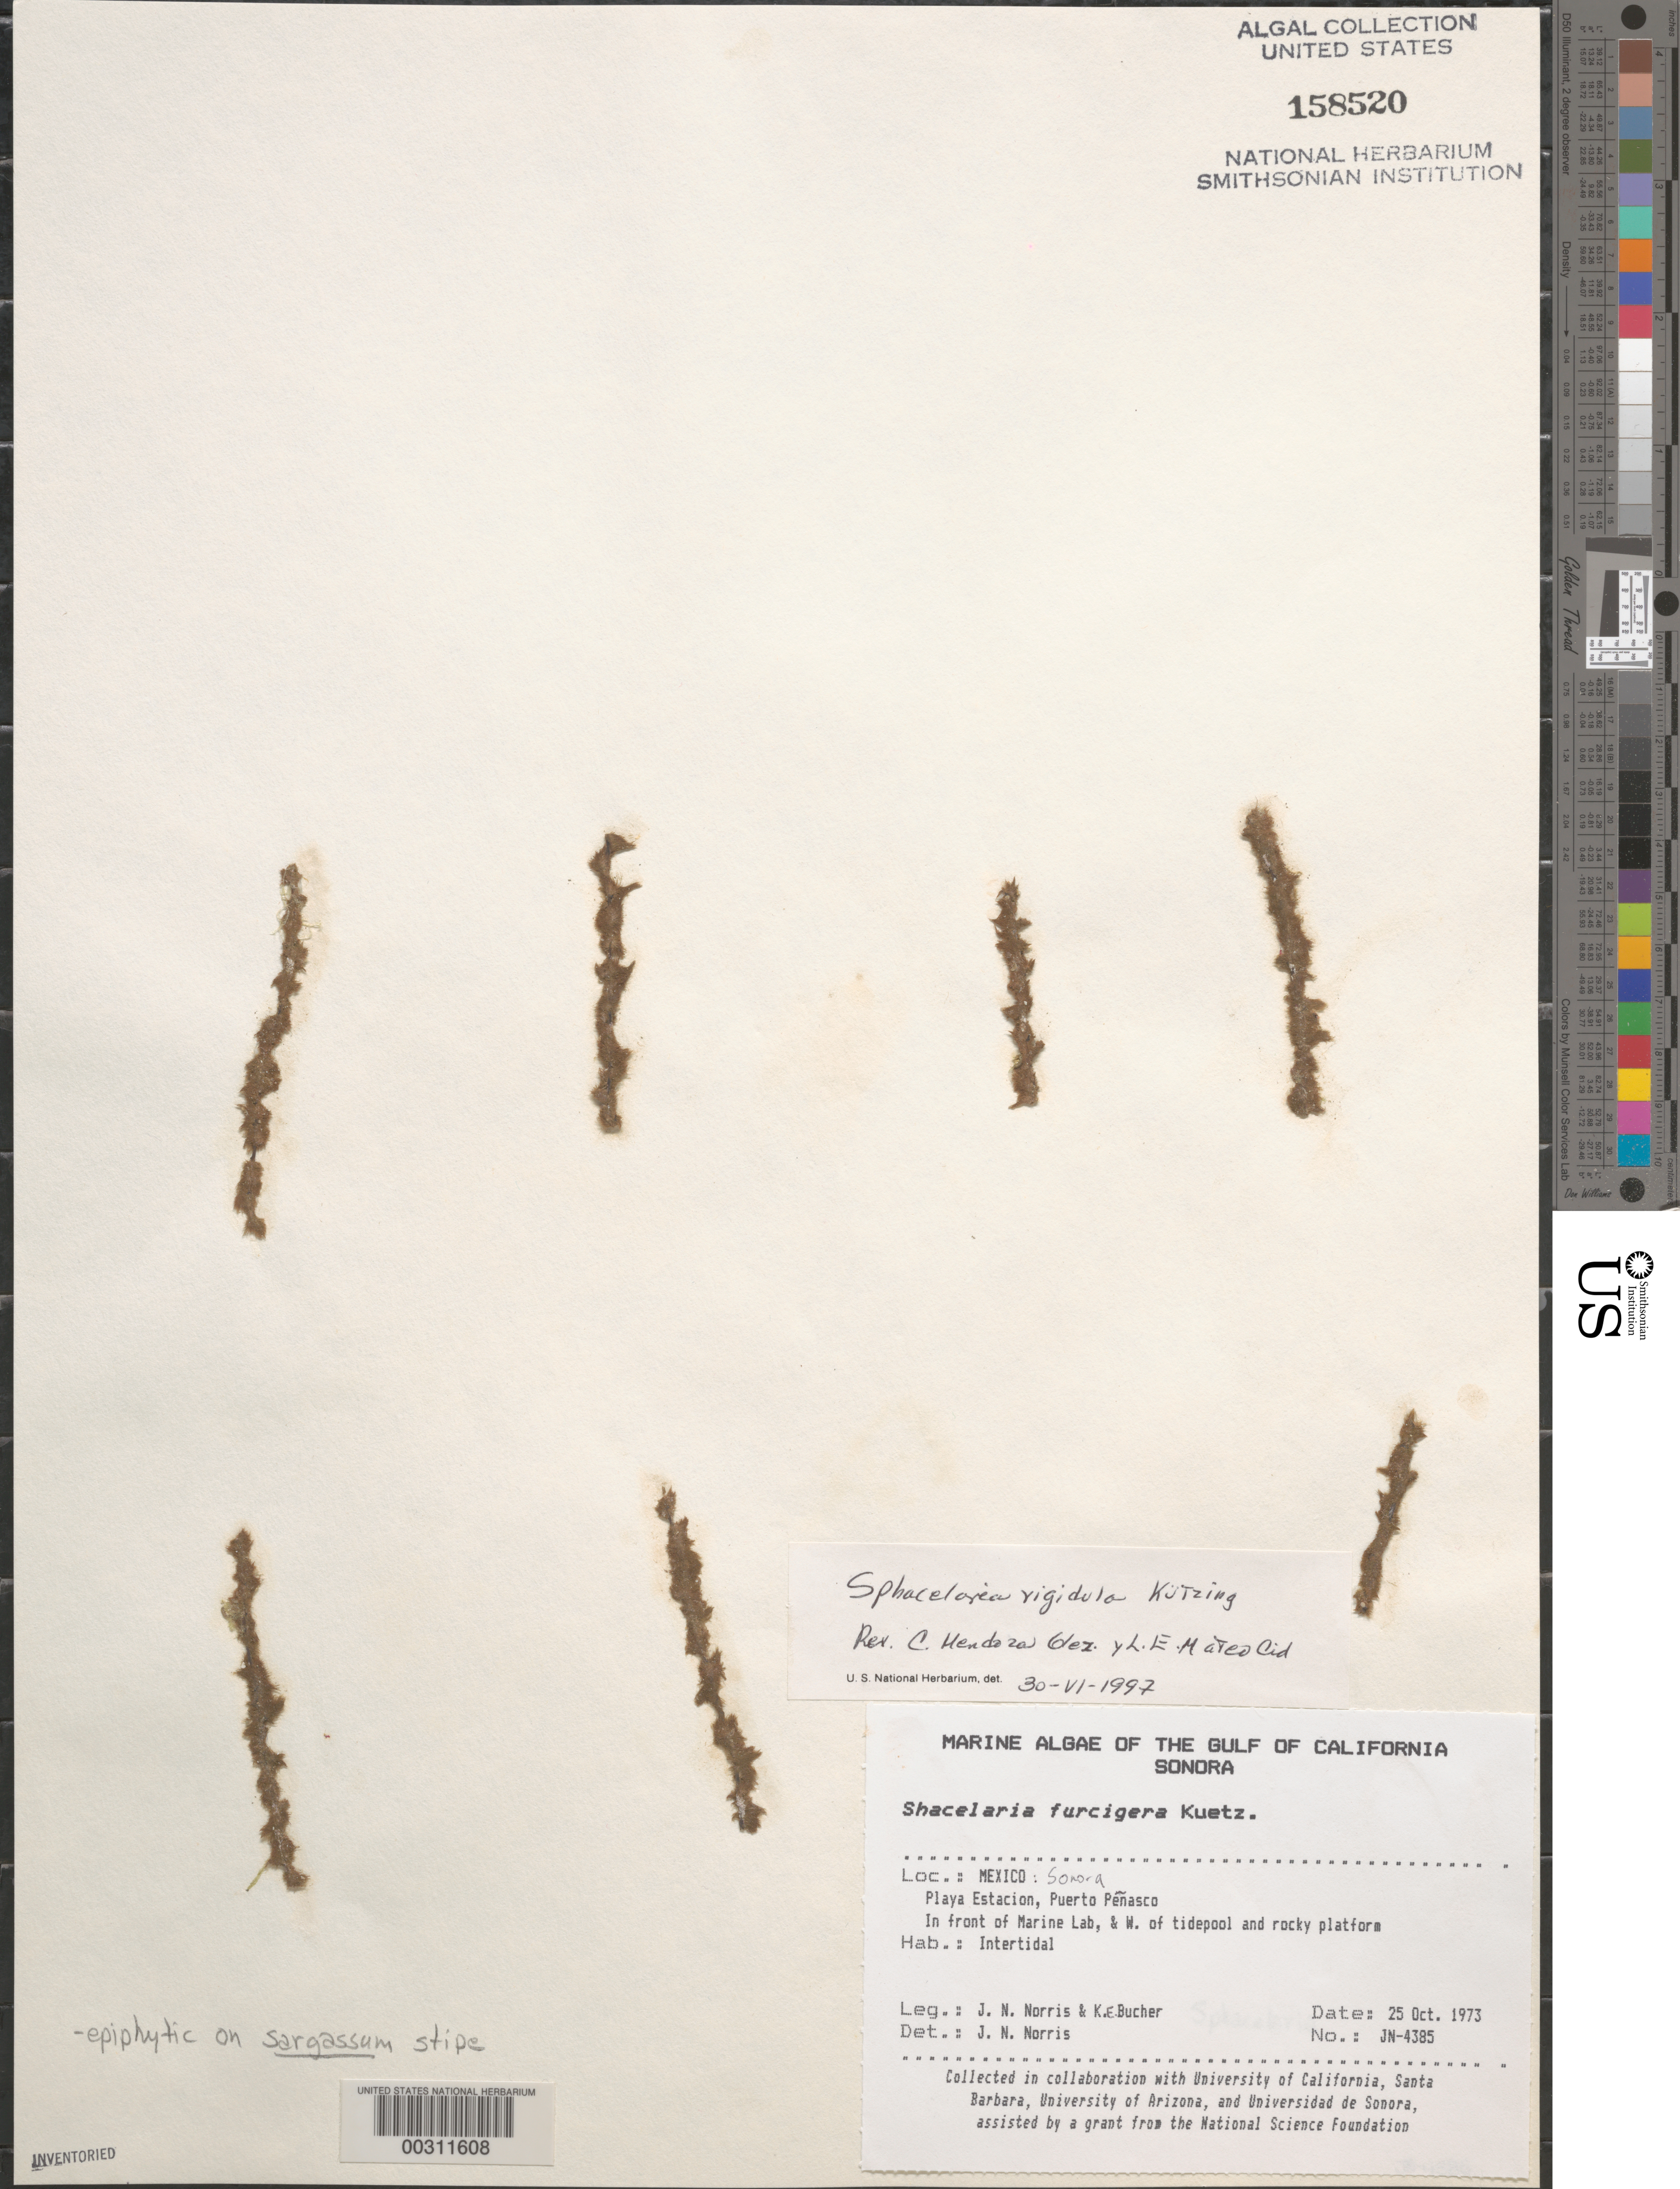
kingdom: Chromista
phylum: Ochrophyta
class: Phaeophyceae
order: Sphacelariales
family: Sphacelariaceae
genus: Sphacelaria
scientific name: Sphacelaria rigidula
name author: Kütz.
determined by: Mendoza G., C.; Mateo. Cid, L. E.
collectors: J. N. Norris & K. E. Bucher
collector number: JN-4385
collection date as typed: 25 Oct 1973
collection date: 1973-10-25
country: Mexico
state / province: Sonora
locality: Playa Estacion, Puerto Penasco, marine laboratory station shore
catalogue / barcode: US 158520